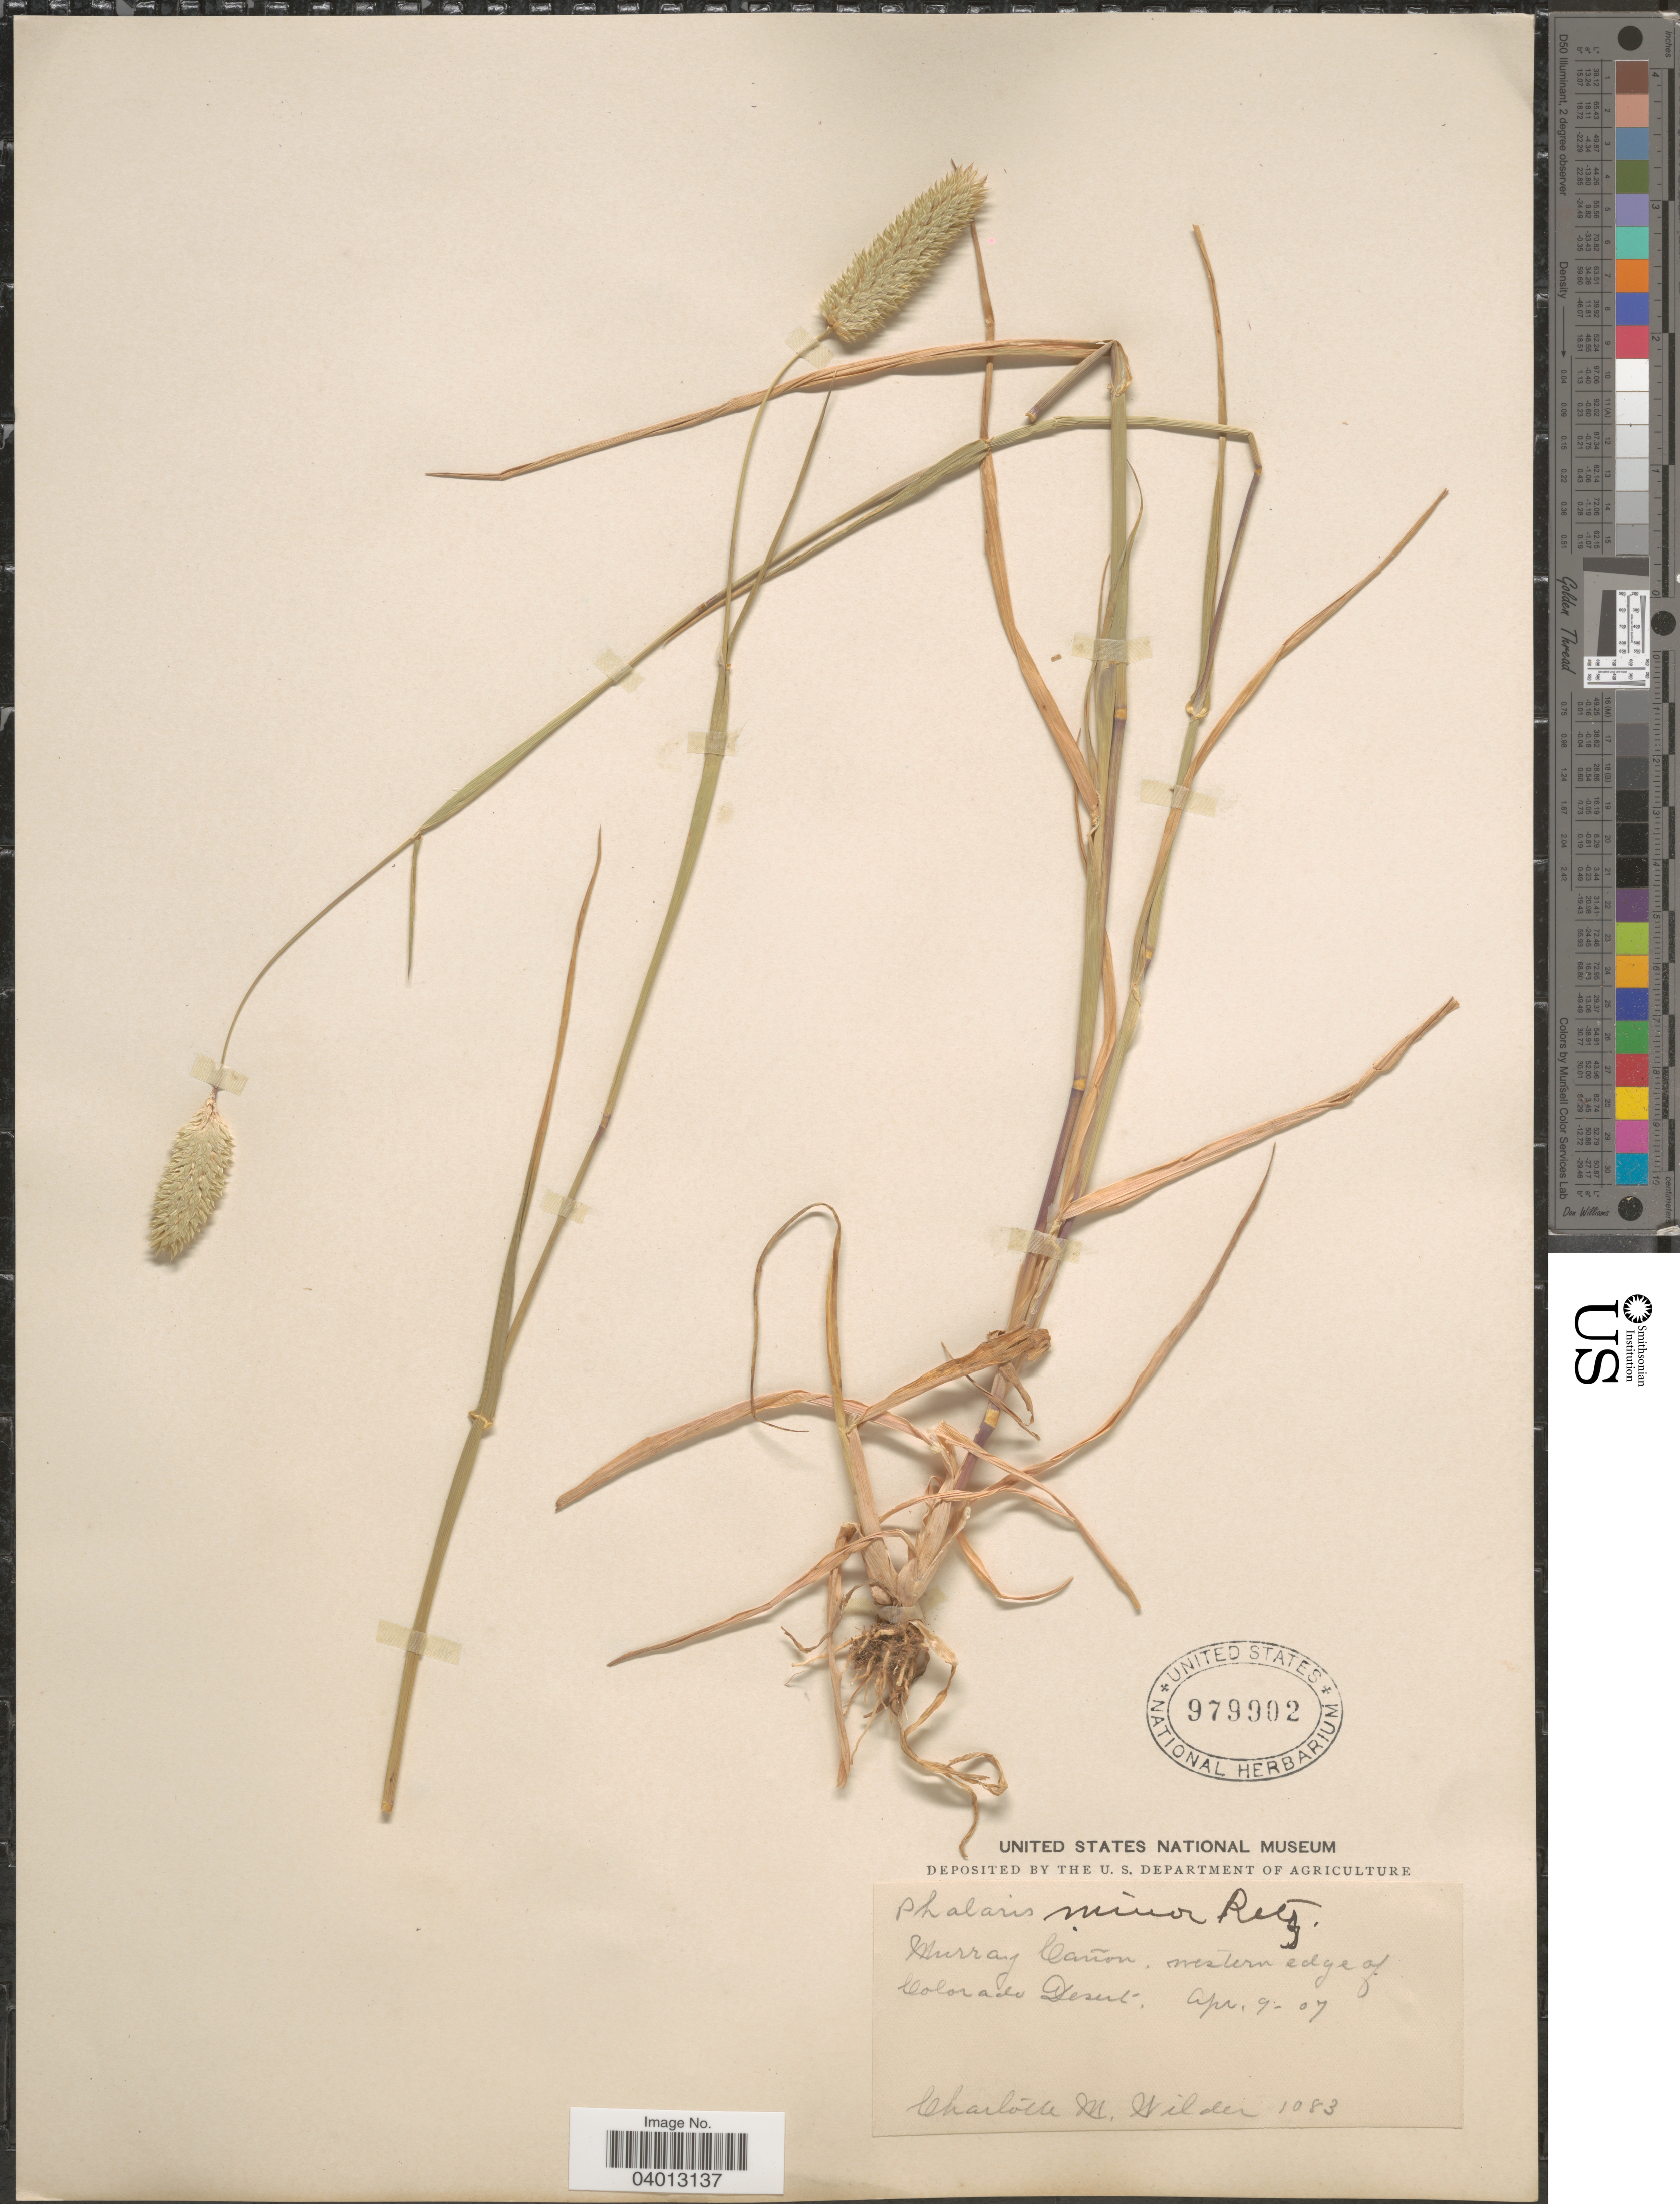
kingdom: Plantae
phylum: Tracheophyta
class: Liliopsida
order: Poales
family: Poaceae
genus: Phalaris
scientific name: Phalaris minor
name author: Retz.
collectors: C. Wilder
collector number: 1083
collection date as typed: Transcribed d/m/y: 9/4/7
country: United States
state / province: Colorado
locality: Murray Cañon. Western edge of Colorado Desert.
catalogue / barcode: US 979902